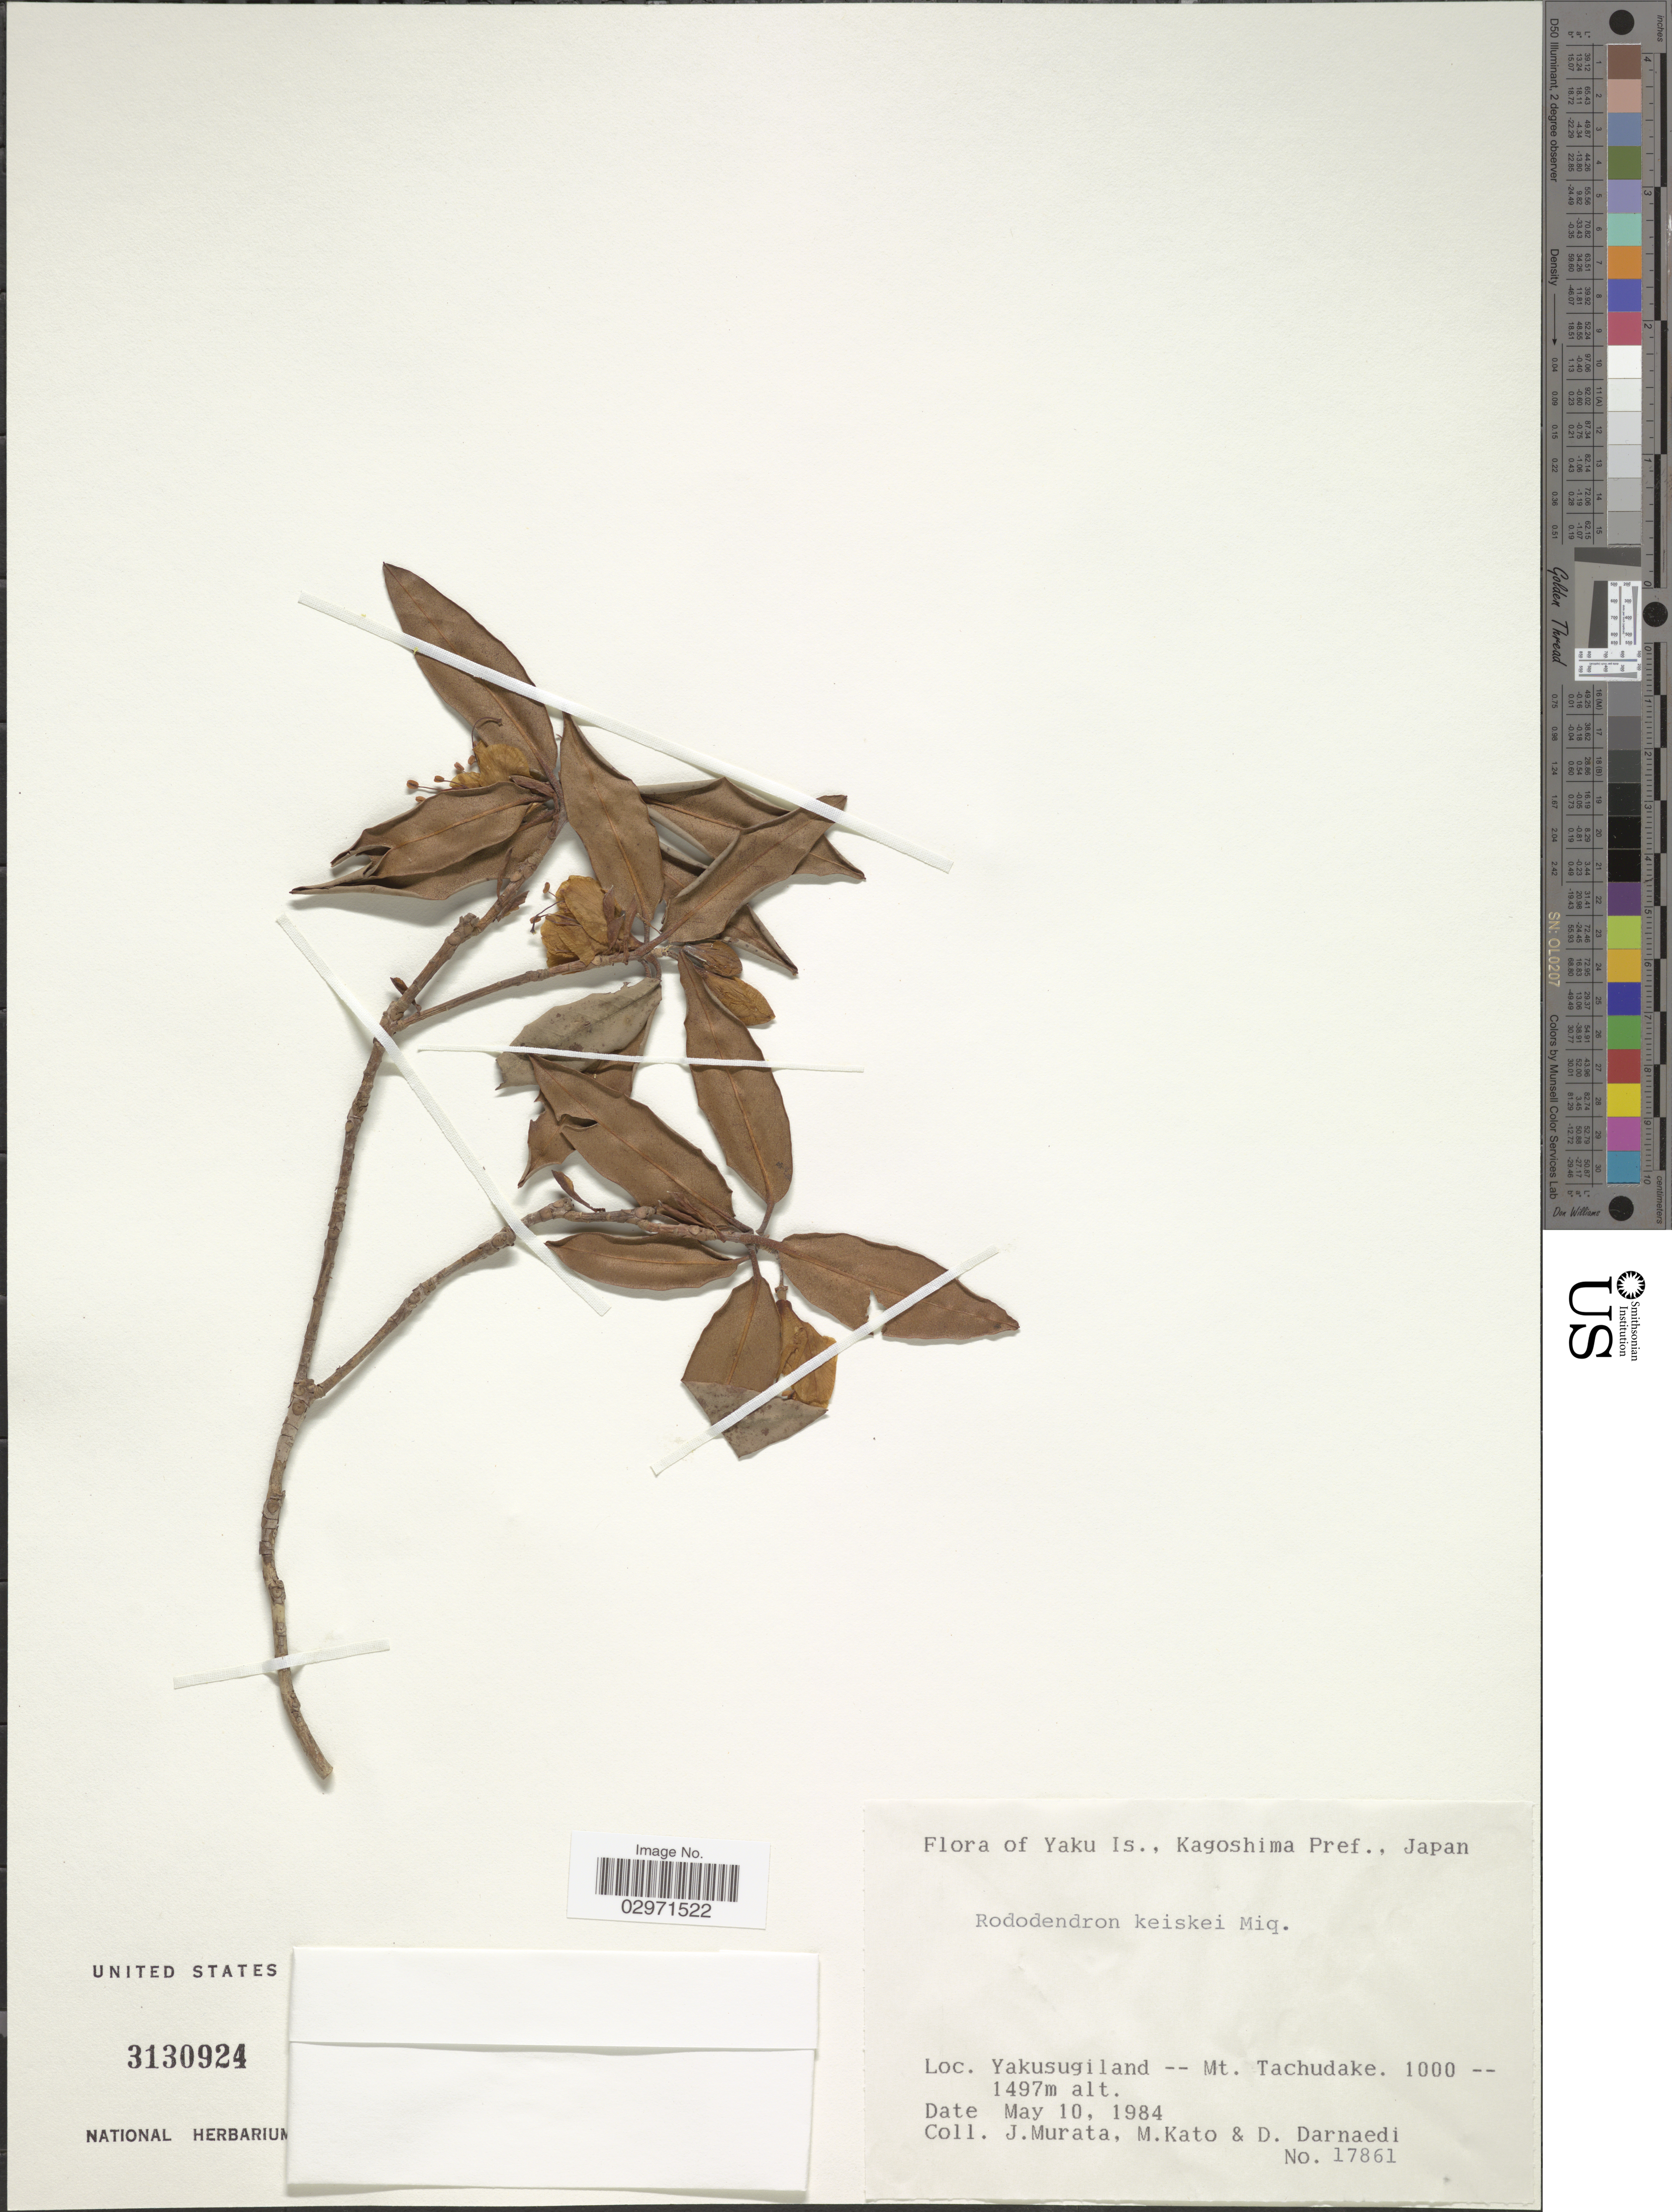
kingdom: Plantae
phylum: Tracheophyta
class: Magnoliopsida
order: Ericales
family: Ericaceae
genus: Rhododendron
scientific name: Rhododendron keiskei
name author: Miq.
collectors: J. Murata, M. Kato & D. Darnaedi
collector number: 17861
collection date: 1984-05-10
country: Japan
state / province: Kagosima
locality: Yaku Is., Kagoshima Pref. Yakusugiland -- Mt. Tachudake.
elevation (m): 1000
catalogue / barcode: US 3130924